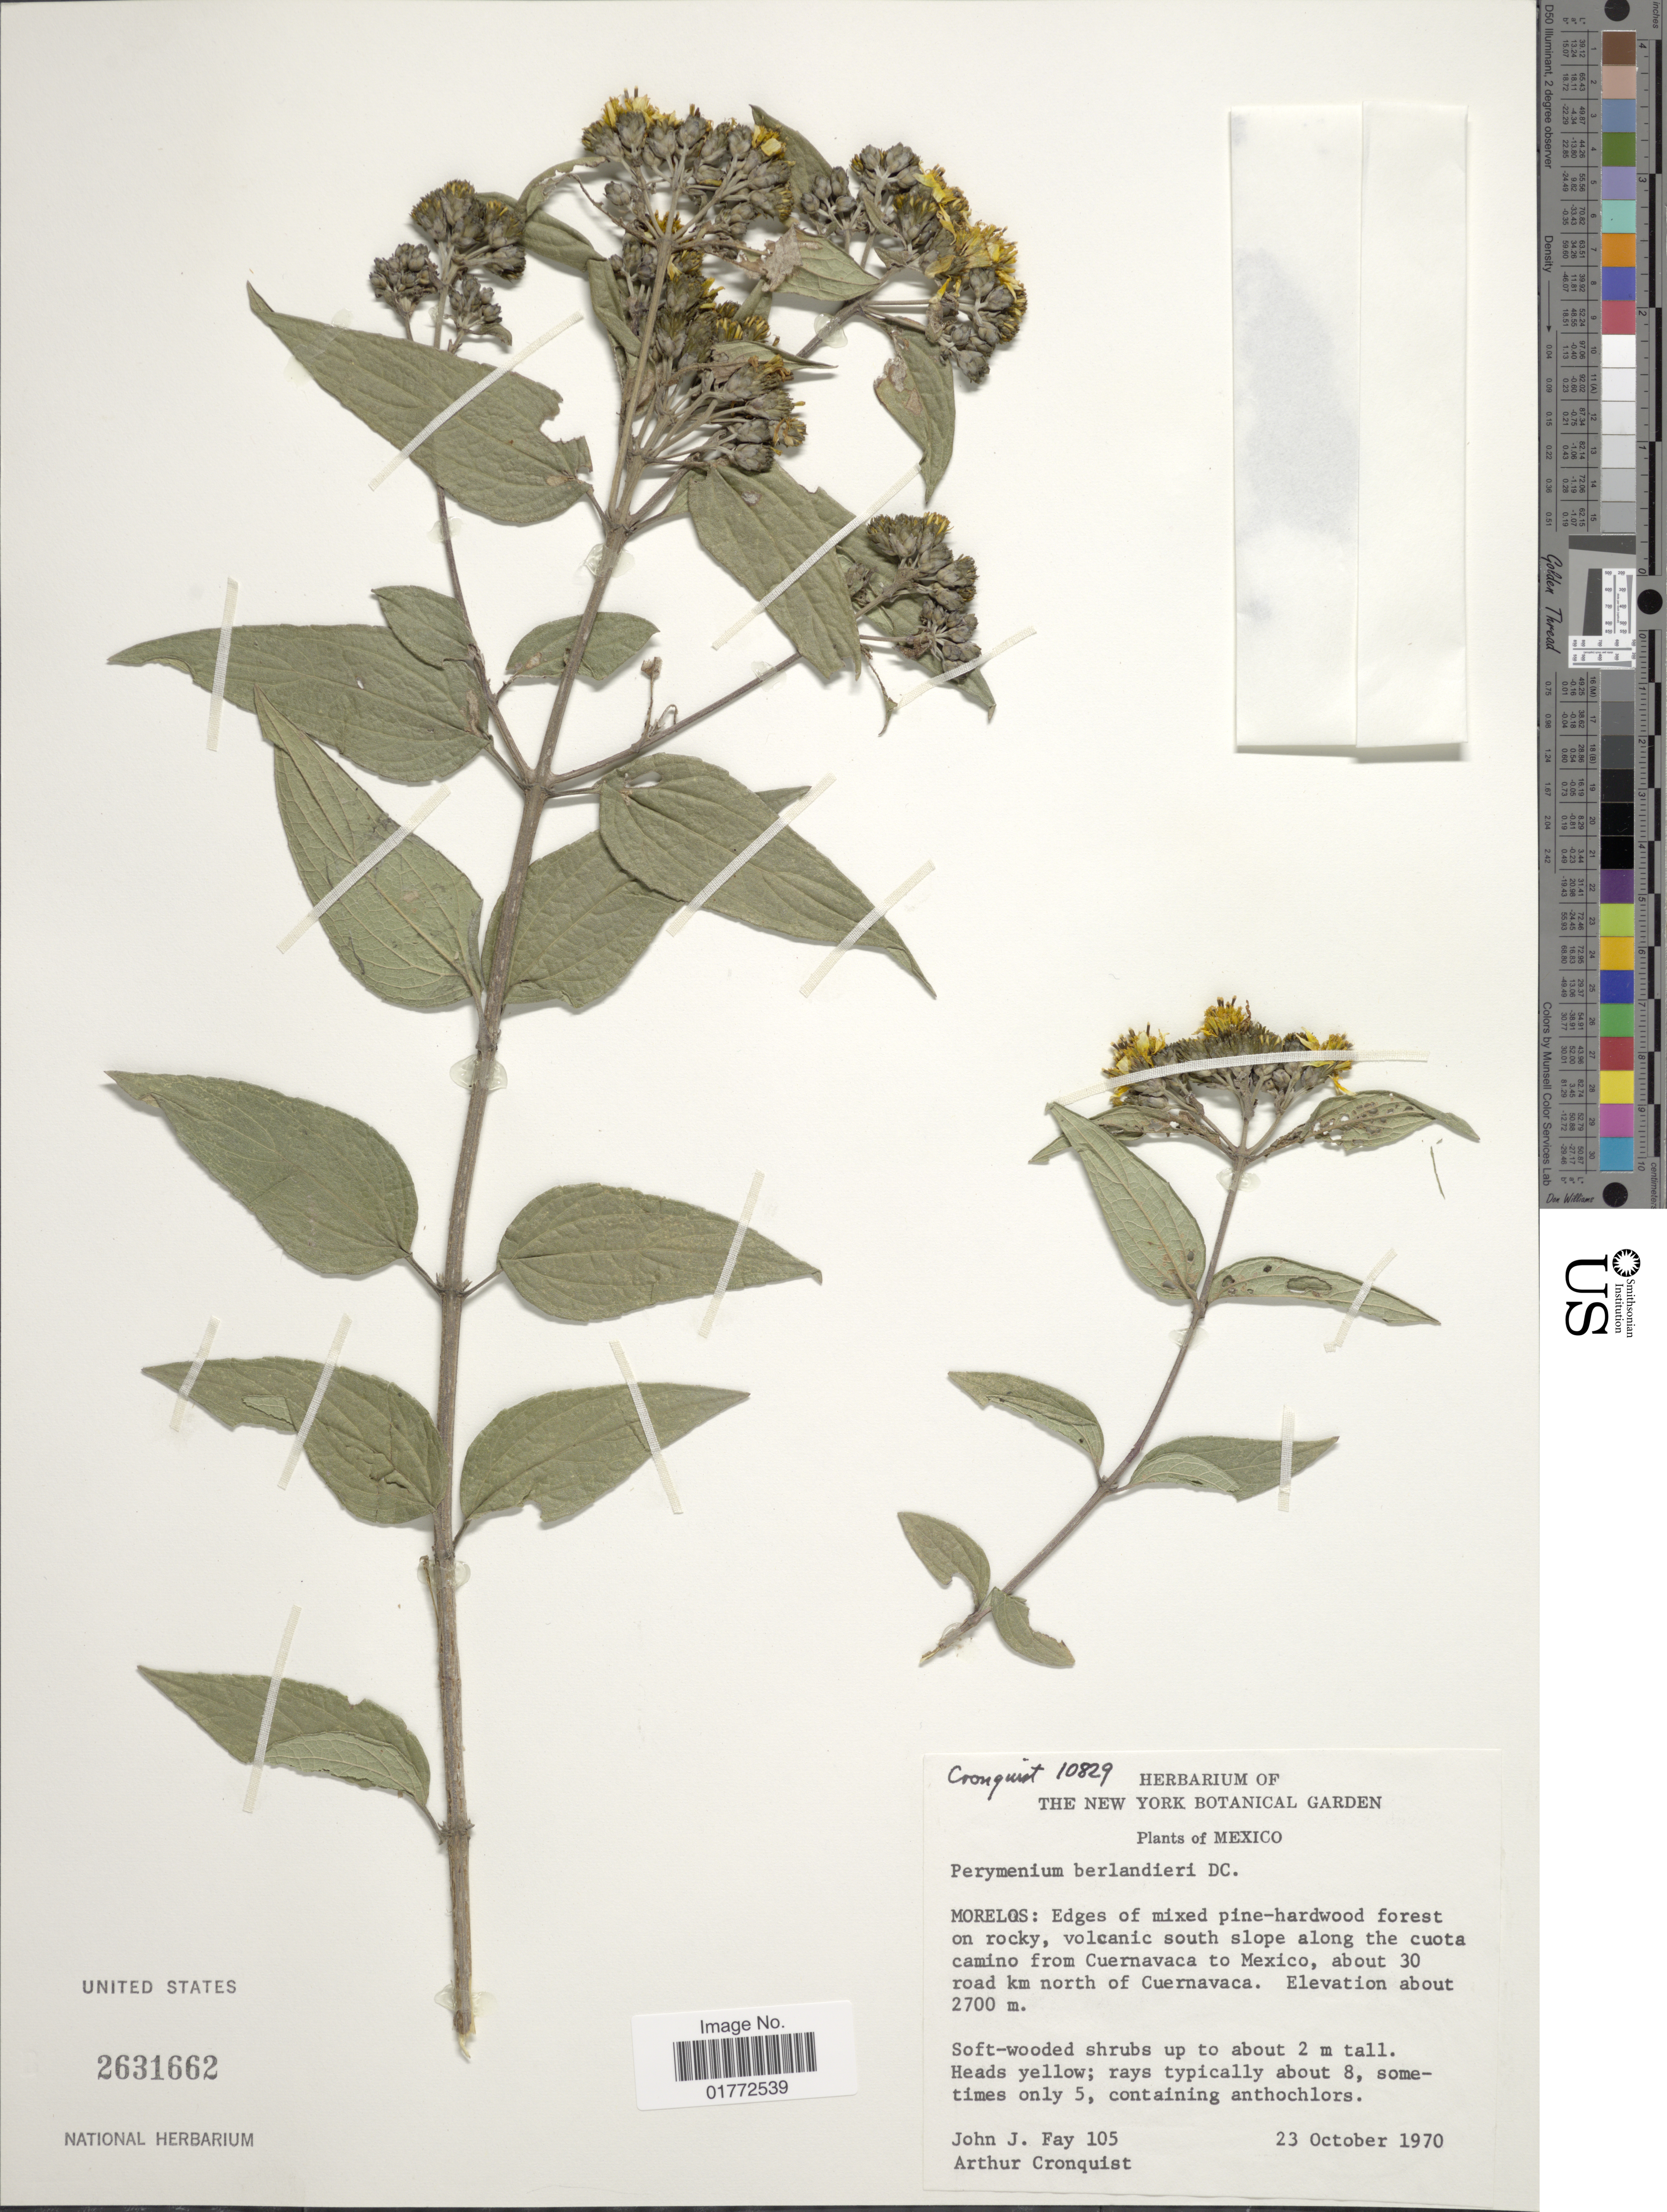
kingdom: Plantae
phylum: Tracheophyta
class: Magnoliopsida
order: Asterales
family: Asteraceae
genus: Perymenium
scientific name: Perymenium berlandieri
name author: DC.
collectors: J. J. Fay & A. J. Cronquist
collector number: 105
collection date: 1970-10-23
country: Mexico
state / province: Morelos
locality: Volcanic south slope along the cuota camino from Cuernavaca to Mexico, about 30 road km north of Cuernavaca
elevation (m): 2700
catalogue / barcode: US 2631662